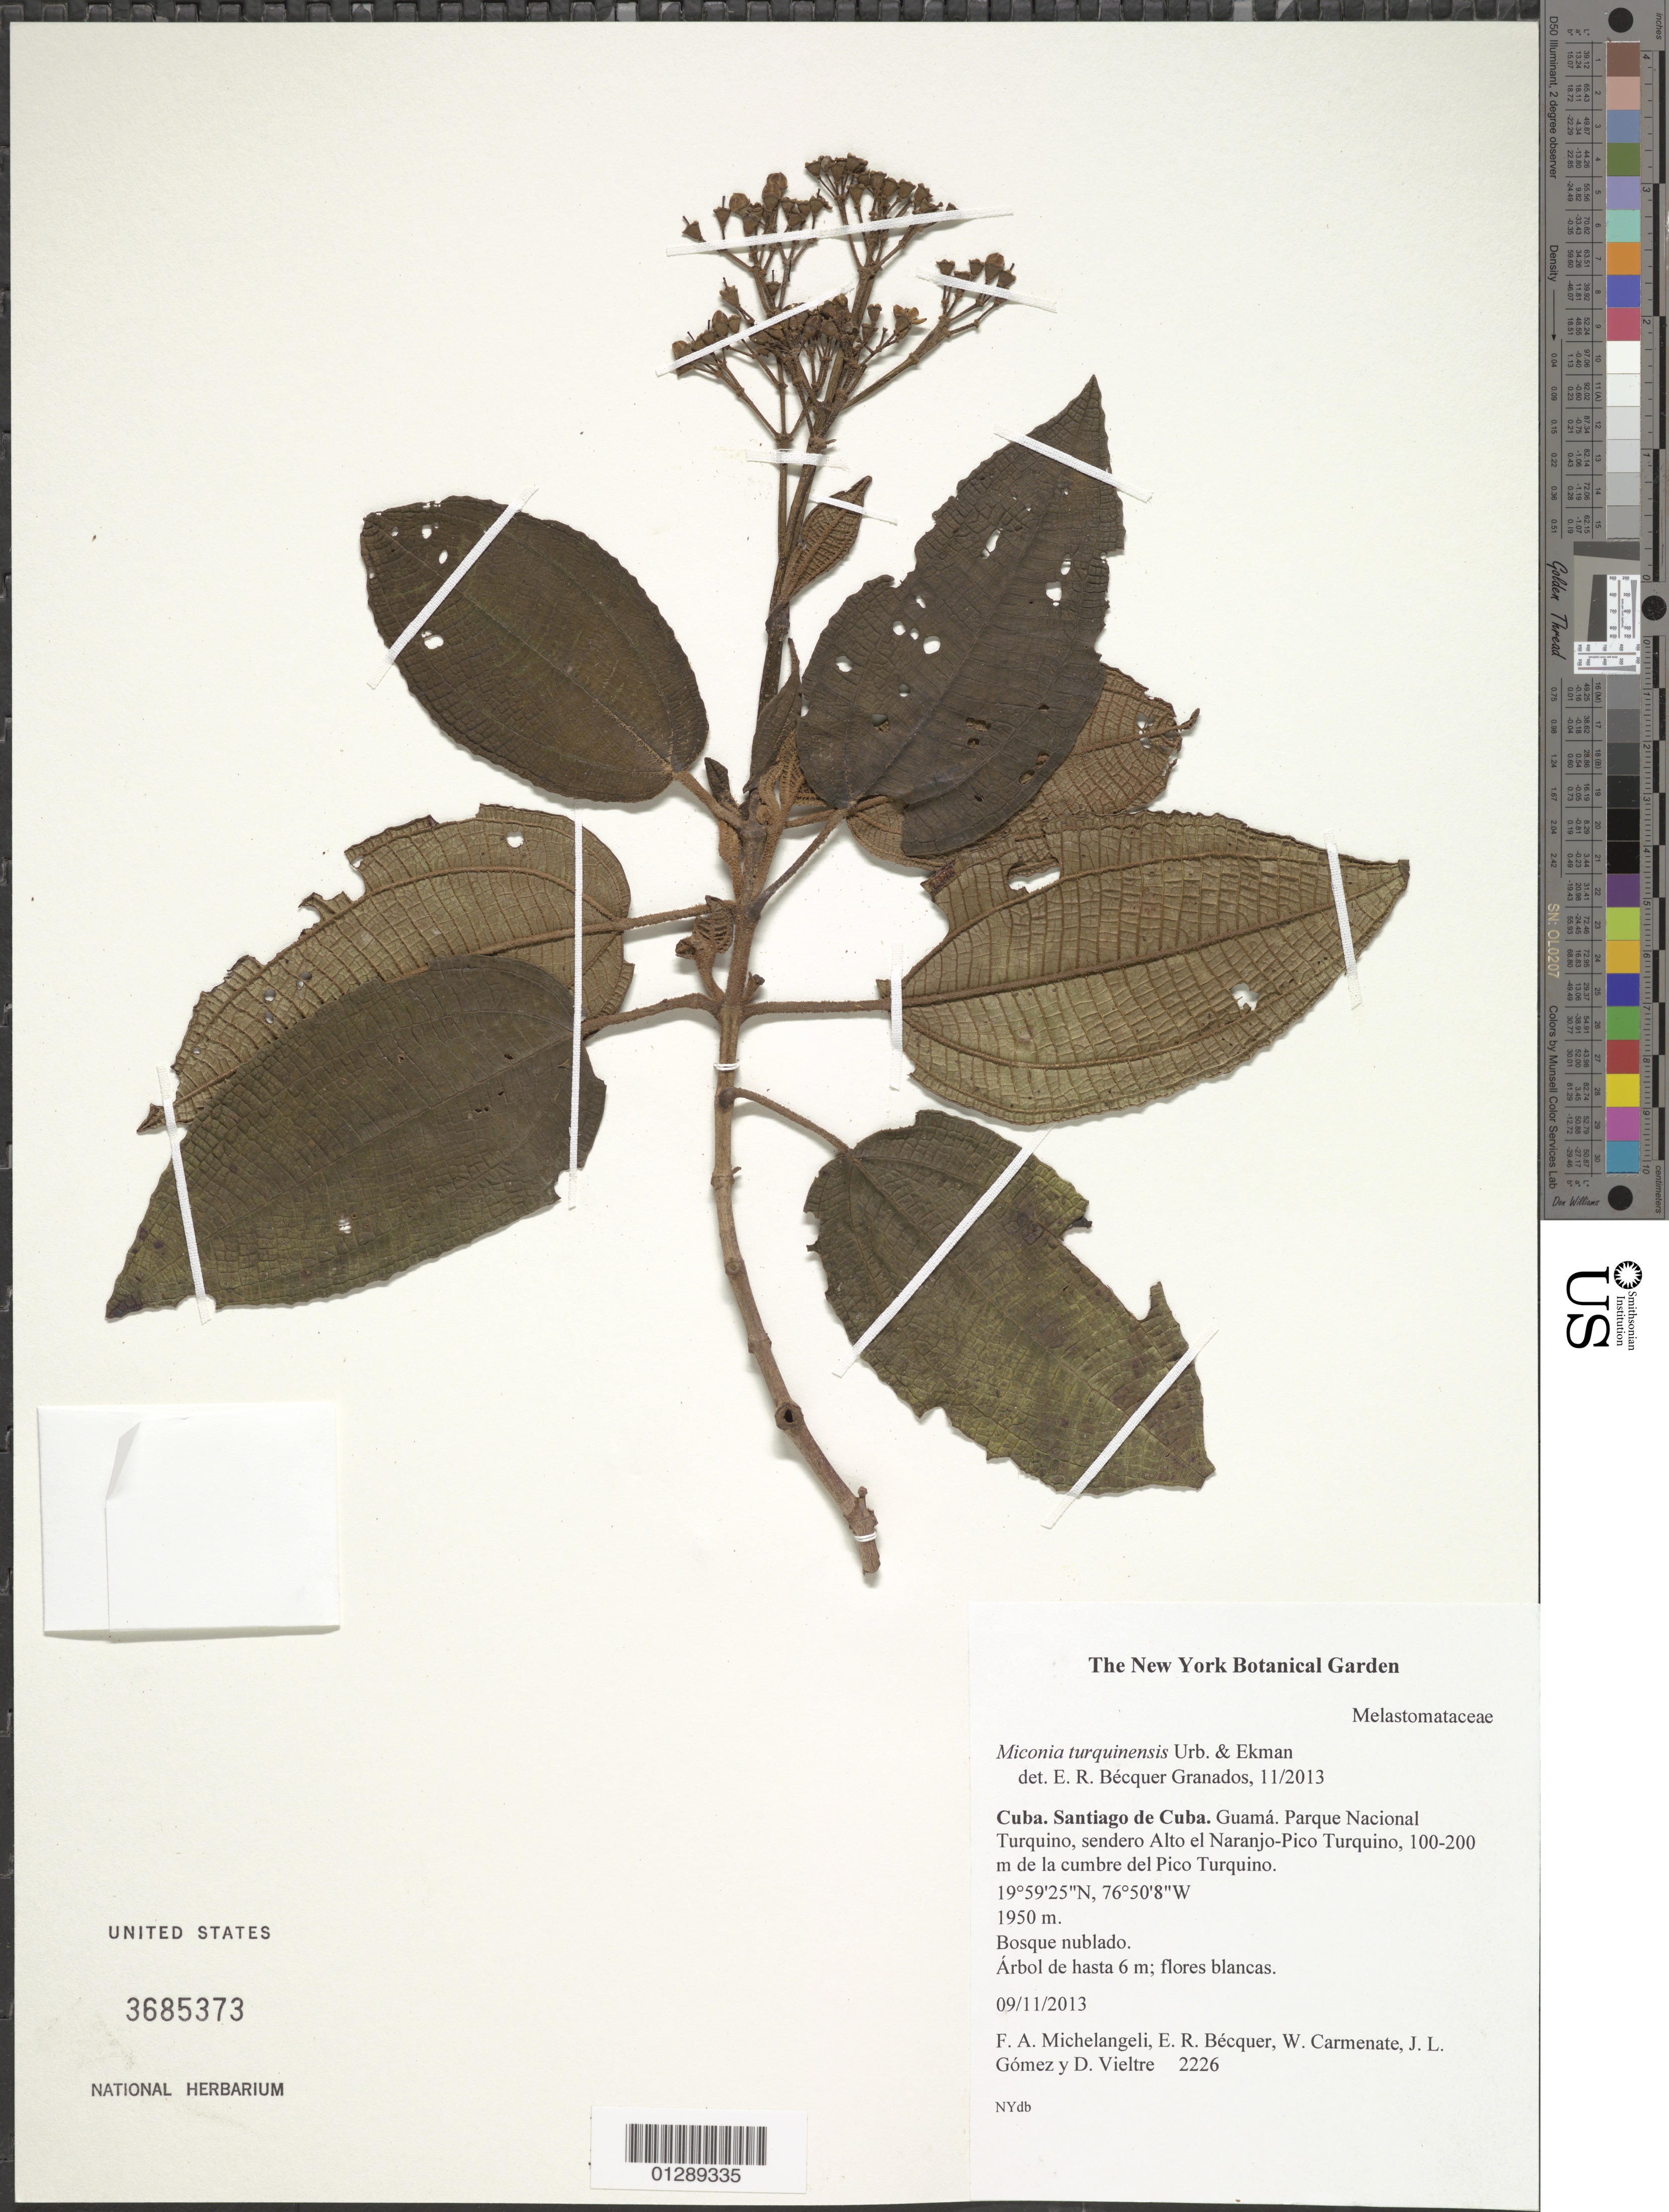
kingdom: Plantae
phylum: Tracheophyta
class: Magnoliopsida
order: Myrtales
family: Melastomataceae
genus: Miconia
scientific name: Miconia turquinensis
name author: Urb. & Ekman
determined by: Bécquer Granados, E. R., (HAJB)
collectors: F. A. Michelangeli, E. R. Bécquer Granados, W. Carmenate, J. Gomez & D. Vieltre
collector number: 2226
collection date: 2013-11-09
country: Cuba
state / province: Santiago de Cuba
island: Cuba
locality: Guamá. Parque Nacional Turquino, sendero Alto el Naranjo-Pico Turquino, 100-200 m de la cimbre del Pico Turquino.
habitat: Bosque nublado.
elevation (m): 1950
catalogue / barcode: US 3685373